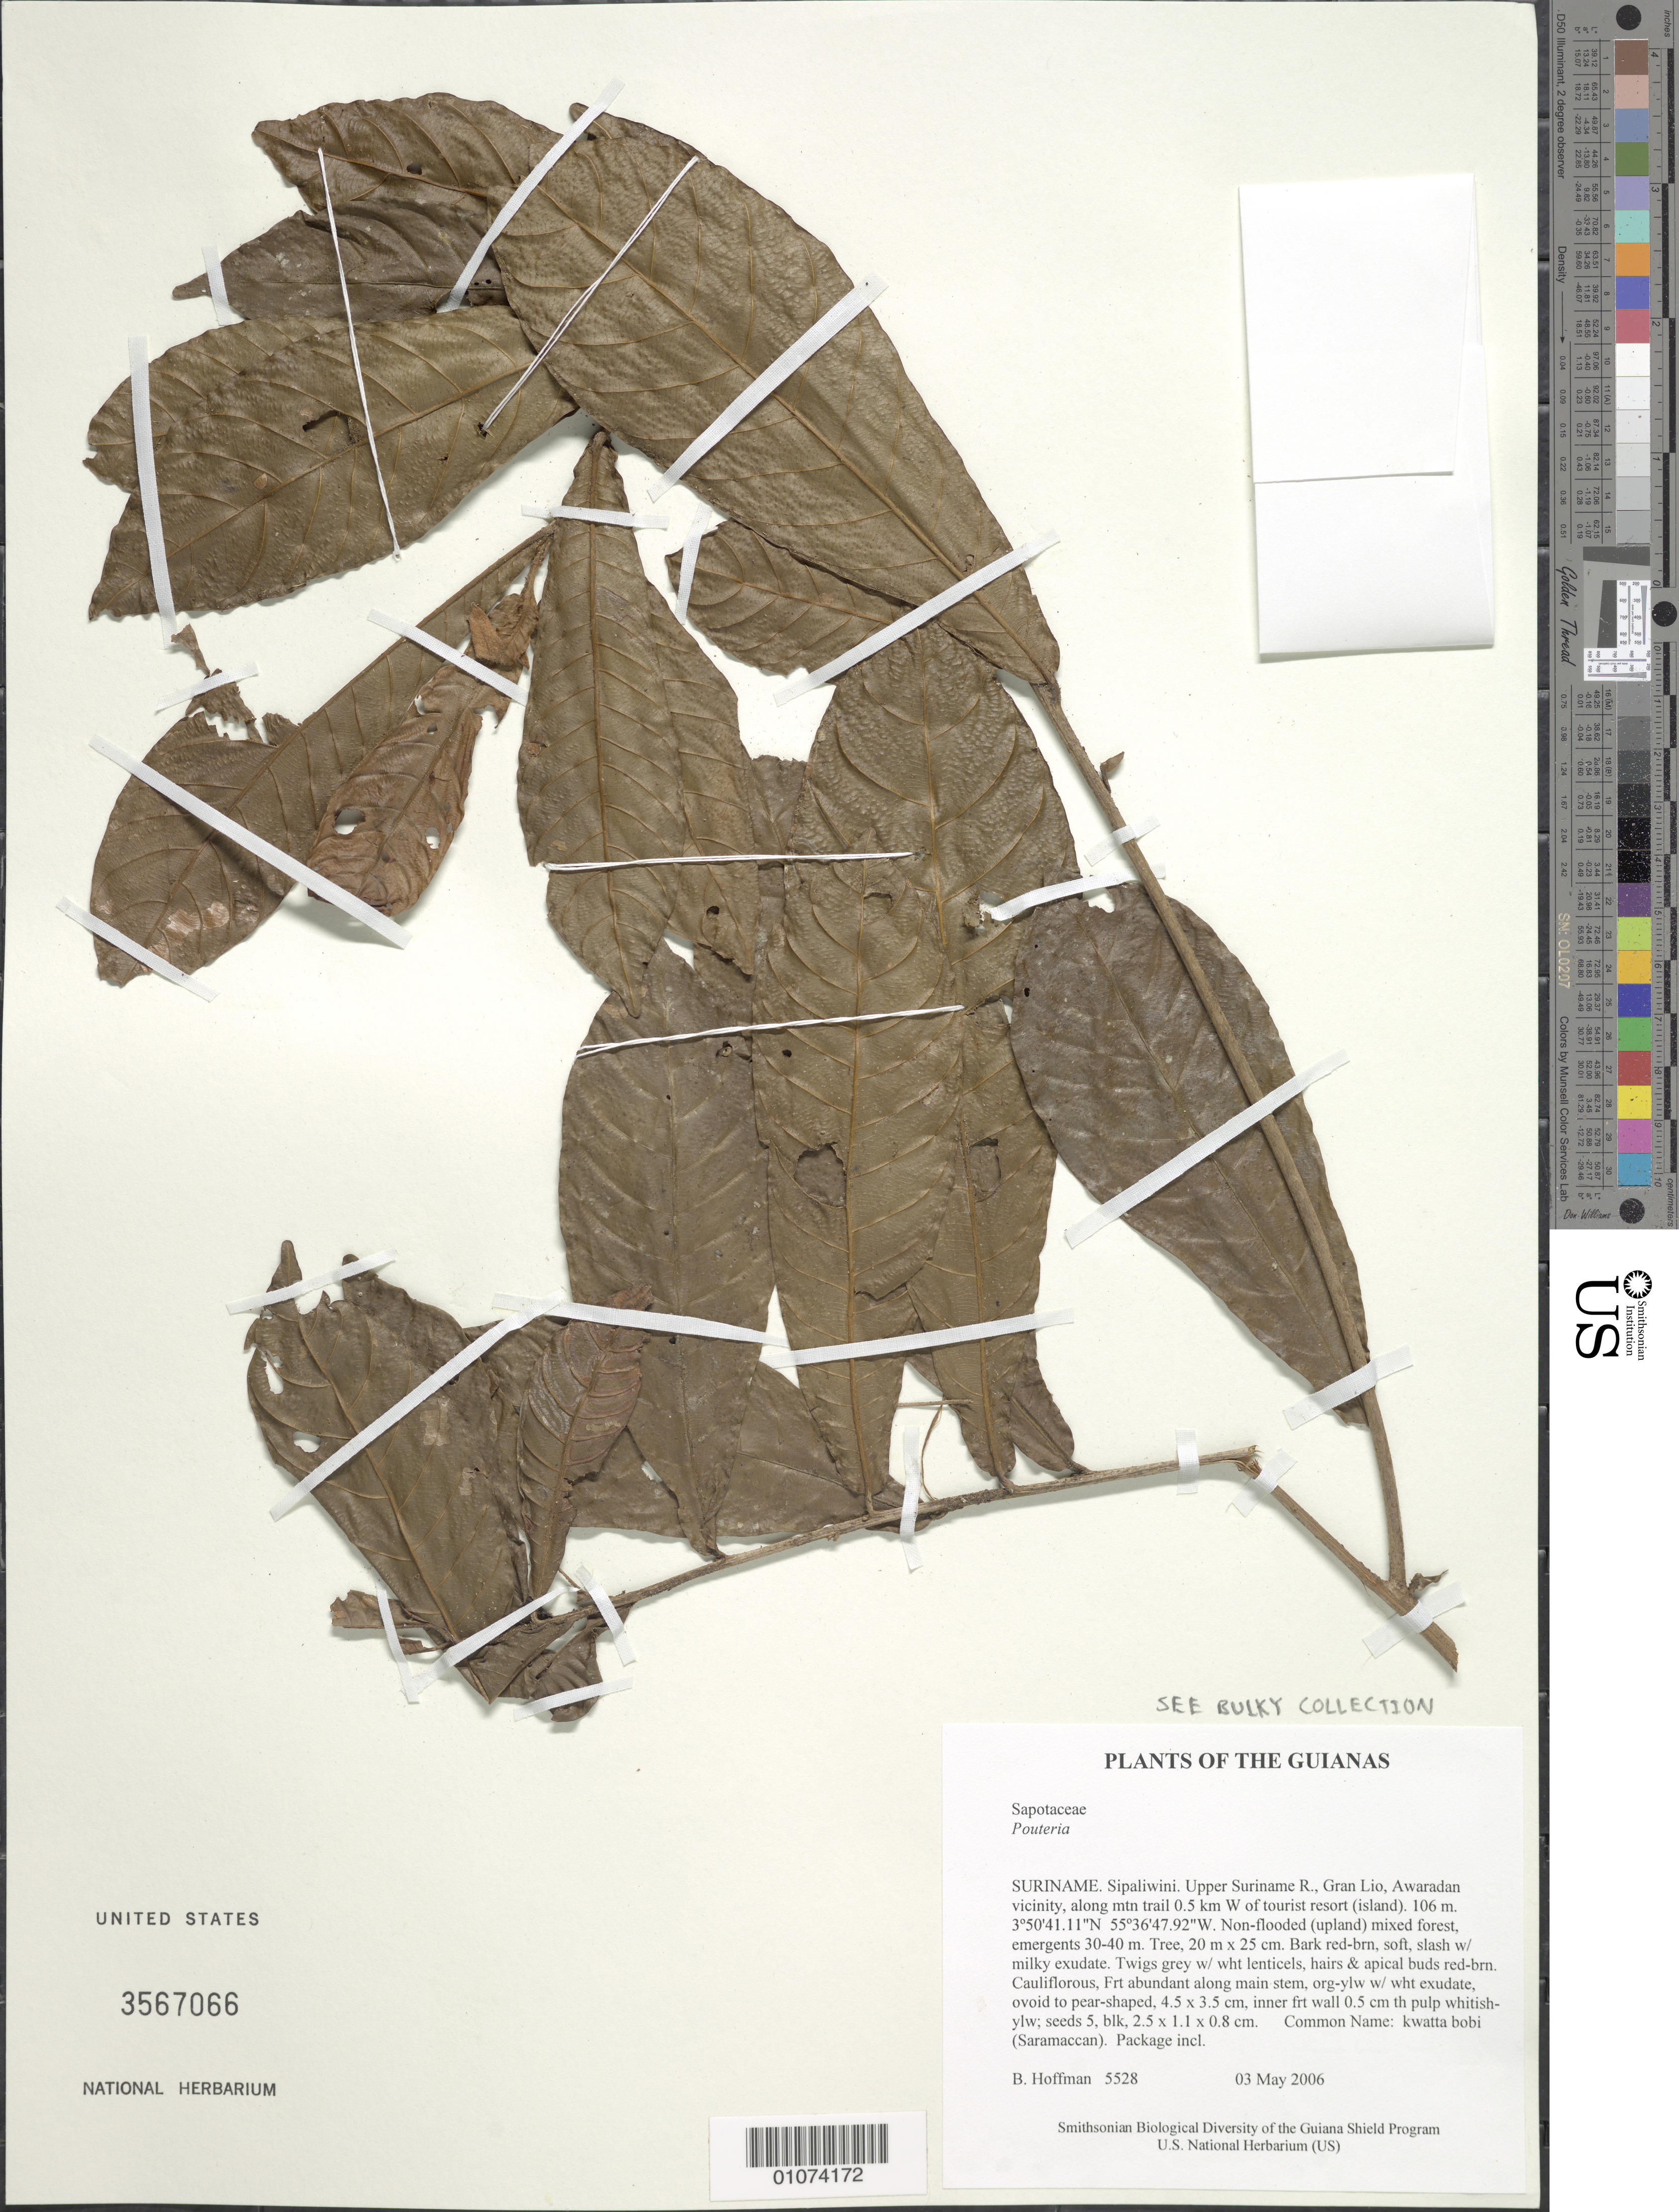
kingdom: Plantae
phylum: Tracheophyta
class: Magnoliopsida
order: Ericales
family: Sapotaceae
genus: Pouteria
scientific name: Pouteria sp.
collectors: B. Hoffman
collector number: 5528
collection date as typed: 03 May 2006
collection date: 2006-05-03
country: Suriname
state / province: Sipaliwini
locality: Upper Suriname R., Gran Lio, Awaradan vicinity, along mtn trail 0.5 km W of tourist resort (island)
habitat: Non-flooded (upland) mixed forest, emergents 30-40 m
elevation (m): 106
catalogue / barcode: US 3567066